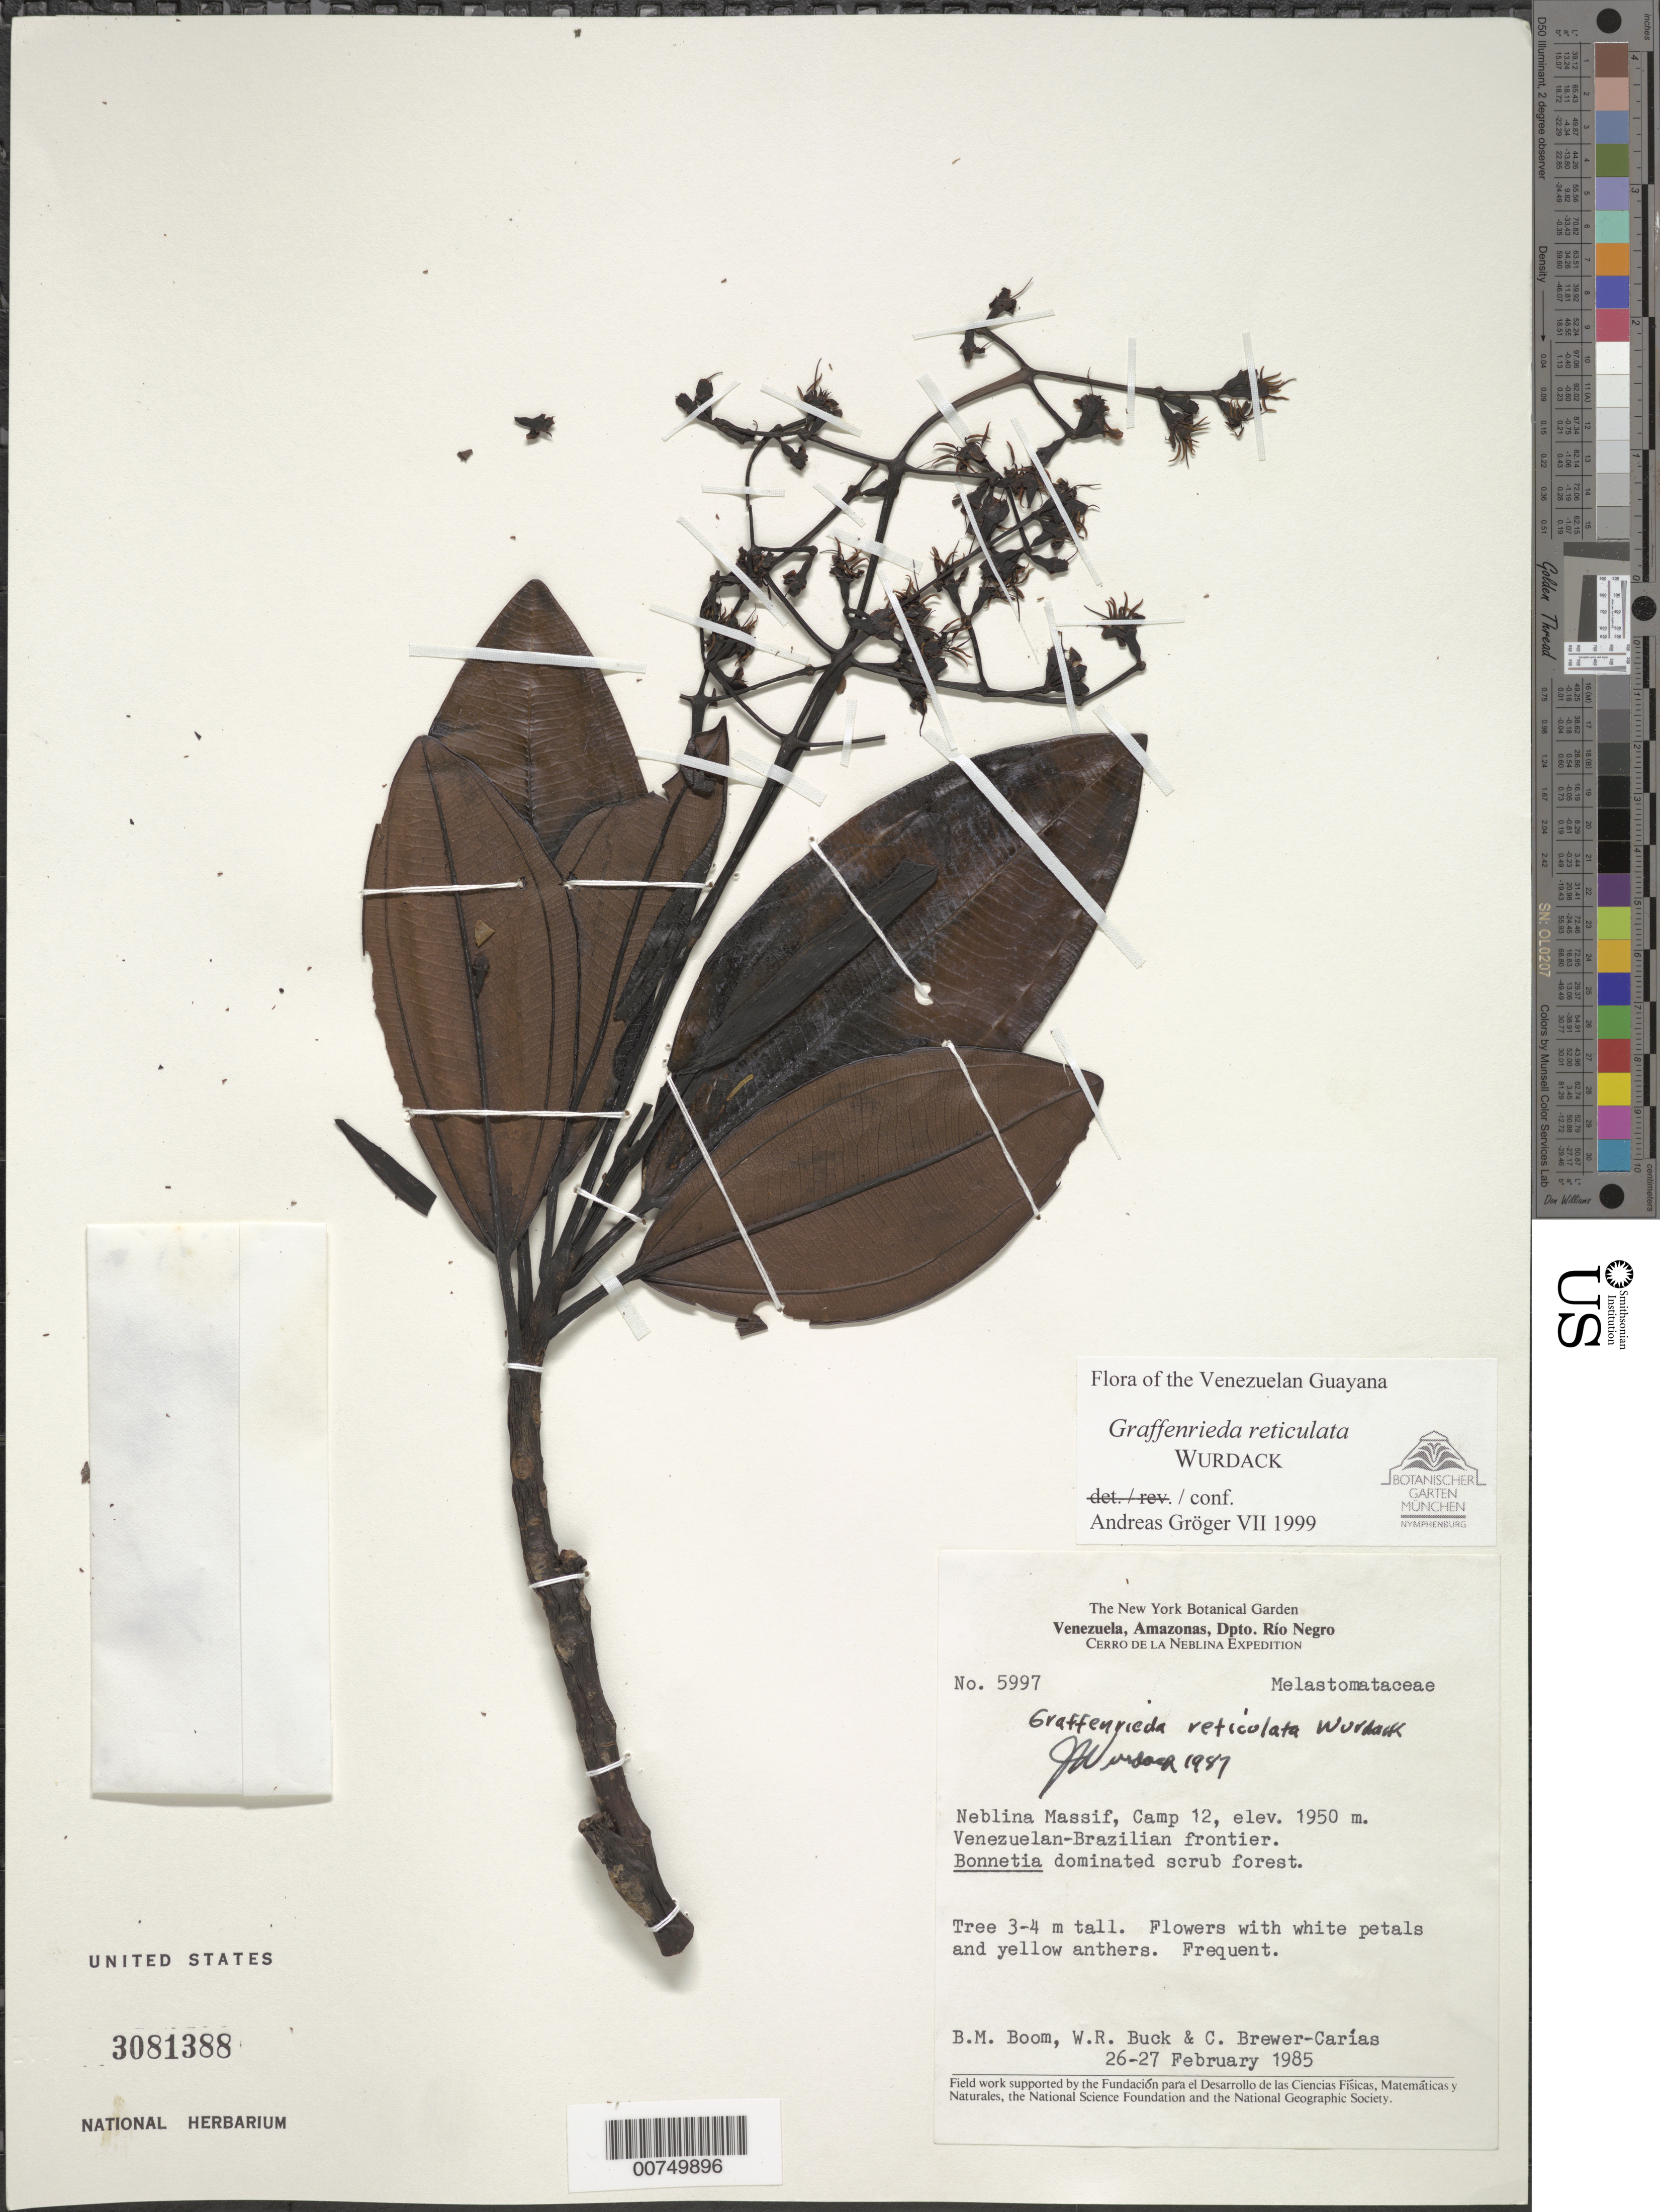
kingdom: Plantae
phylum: Tracheophyta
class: Magnoliopsida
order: Myrtales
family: Melastomataceae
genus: Graffenrieda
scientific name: Graffenrieda reticulata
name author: Wurdack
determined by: Gröger, A.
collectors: B. M. Boom, W. R. Buck & C. Brewer-Carias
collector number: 5997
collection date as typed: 26-Feb-85 to 27-Feb-85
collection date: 1985-02-26/1985-02-27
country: Venezuela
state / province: Amazonas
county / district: Río Negro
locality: Neblina Massif, Camp 12, Venezuelan-Brazilian frontier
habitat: Bonnetia dominated scrub forest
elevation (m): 1950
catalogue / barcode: US 3081388